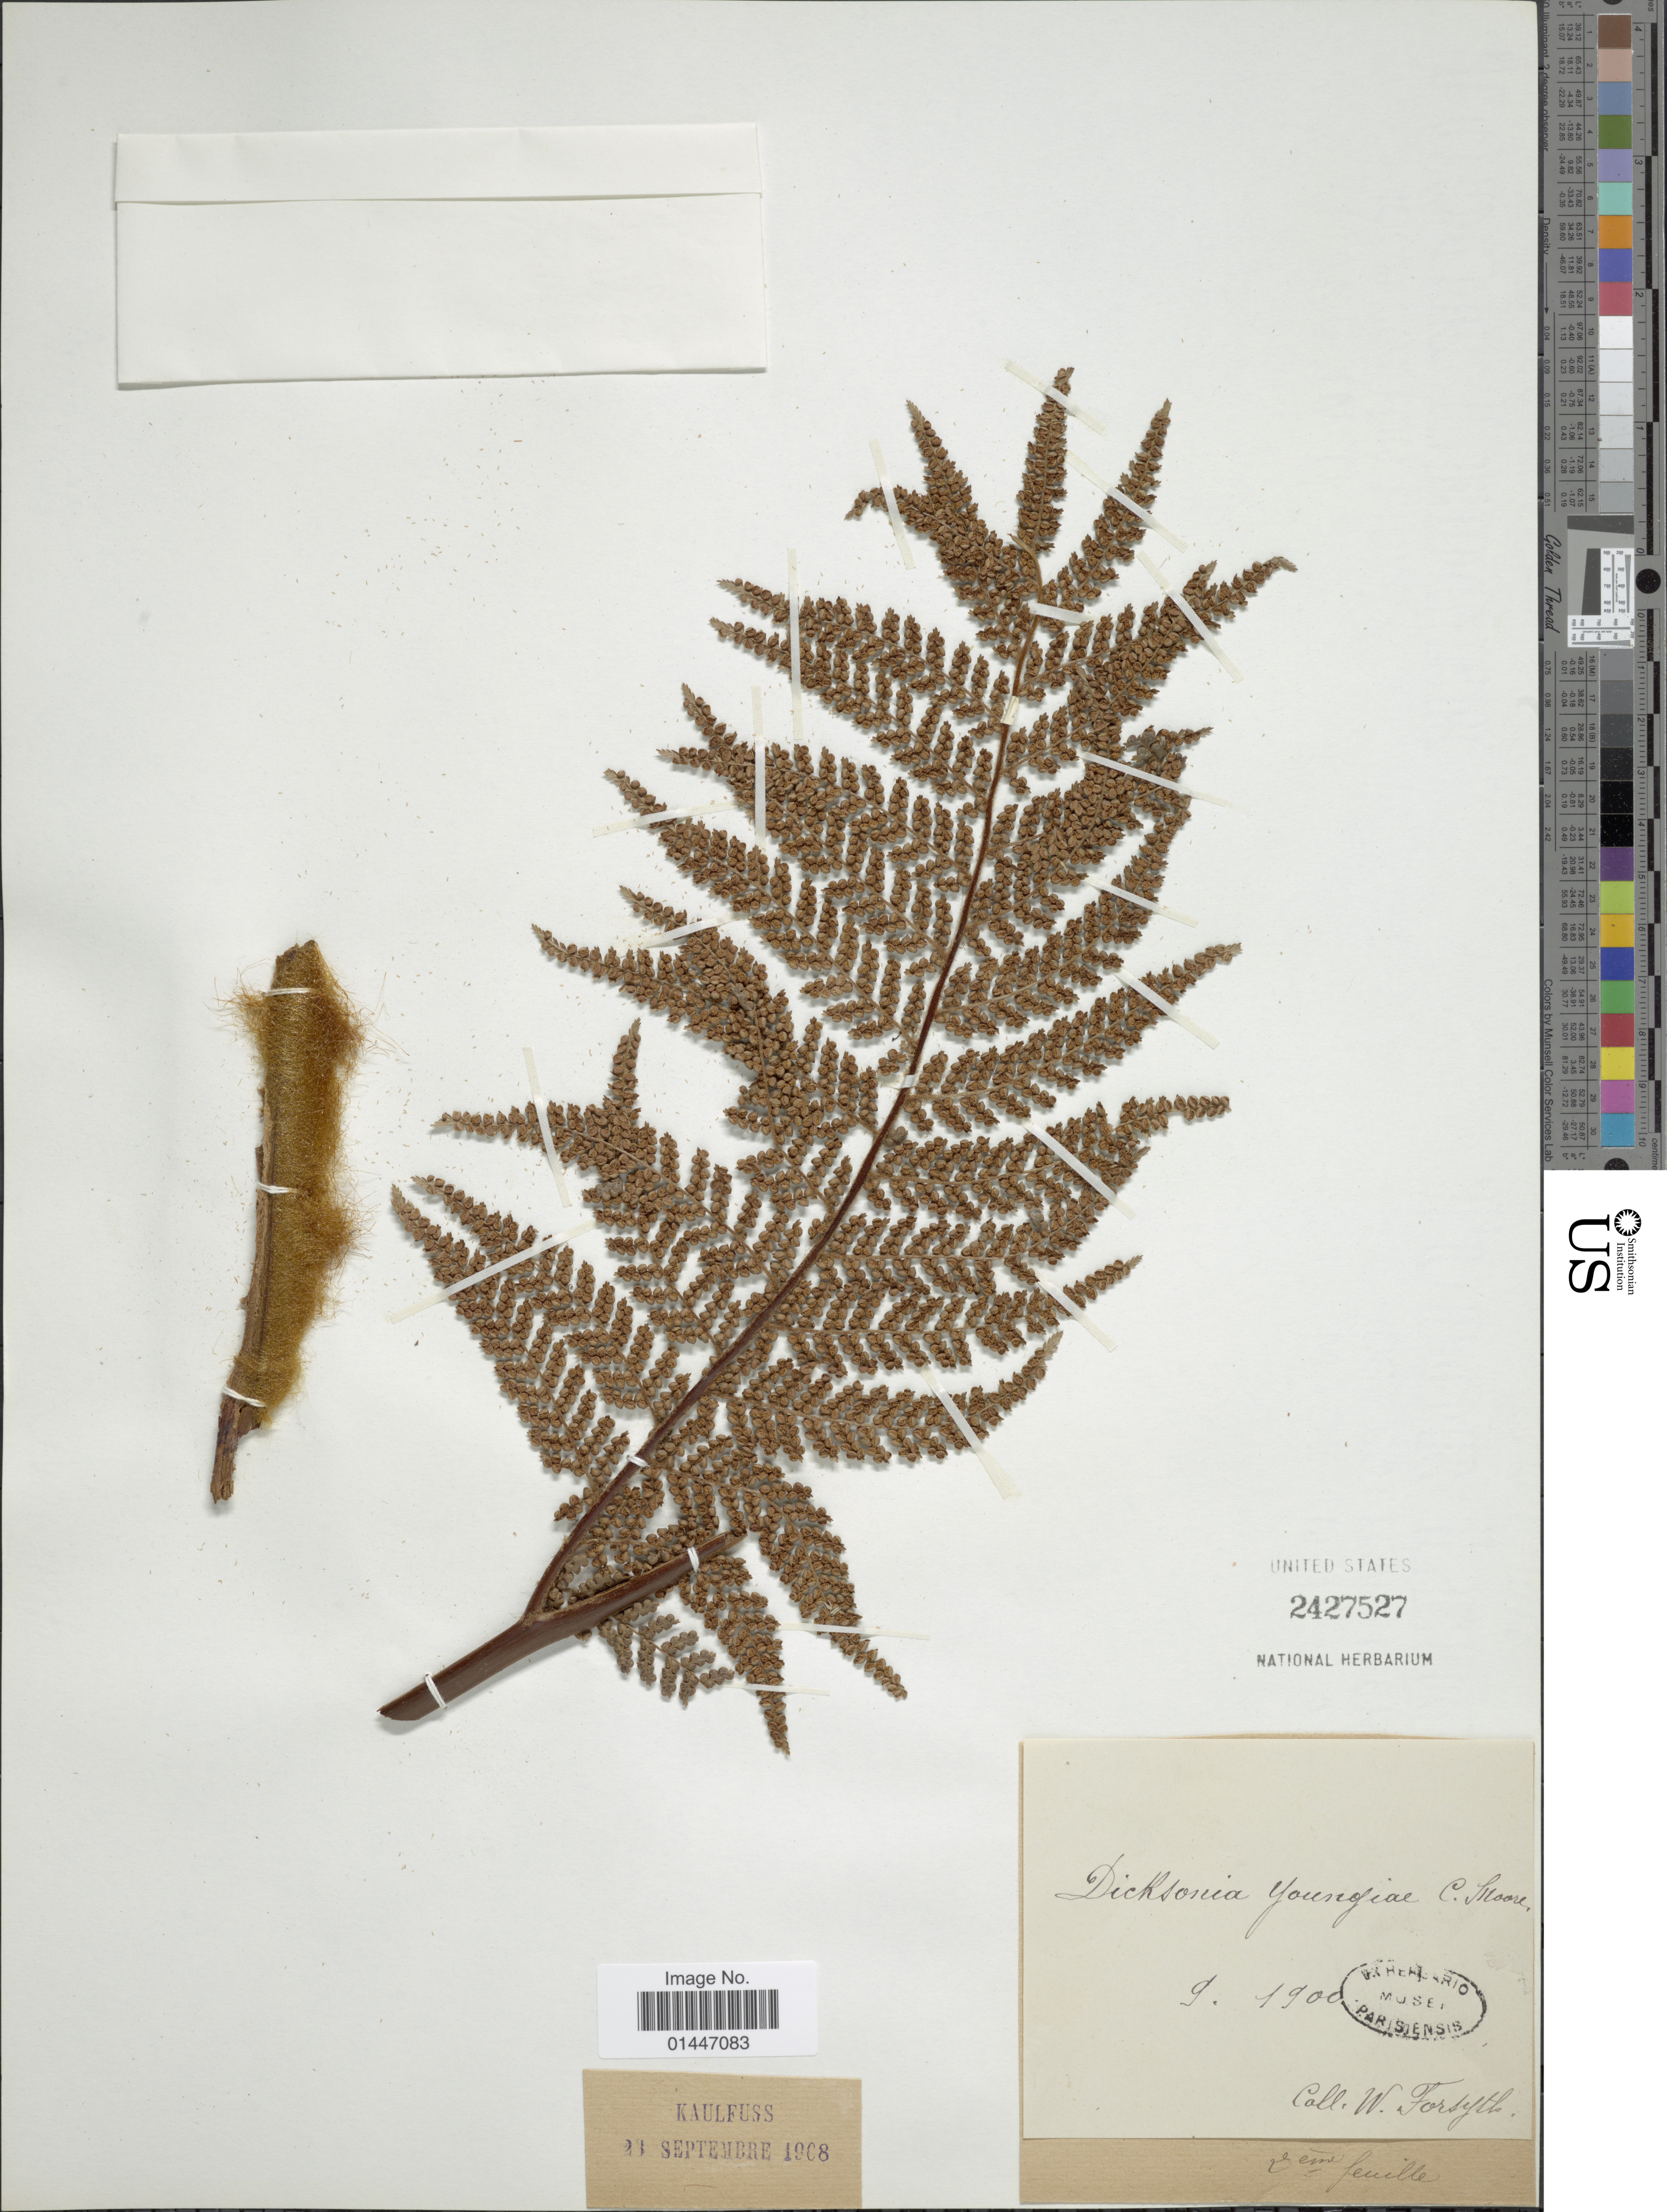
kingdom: Plantae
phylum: Tracheophyta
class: Polypodiopsida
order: Cyatheales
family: Dicksoniaceae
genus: Dicksonia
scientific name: Dicksonia youngiae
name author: C. Moore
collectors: W. Forsyth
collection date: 1900-09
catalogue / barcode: US 2427527